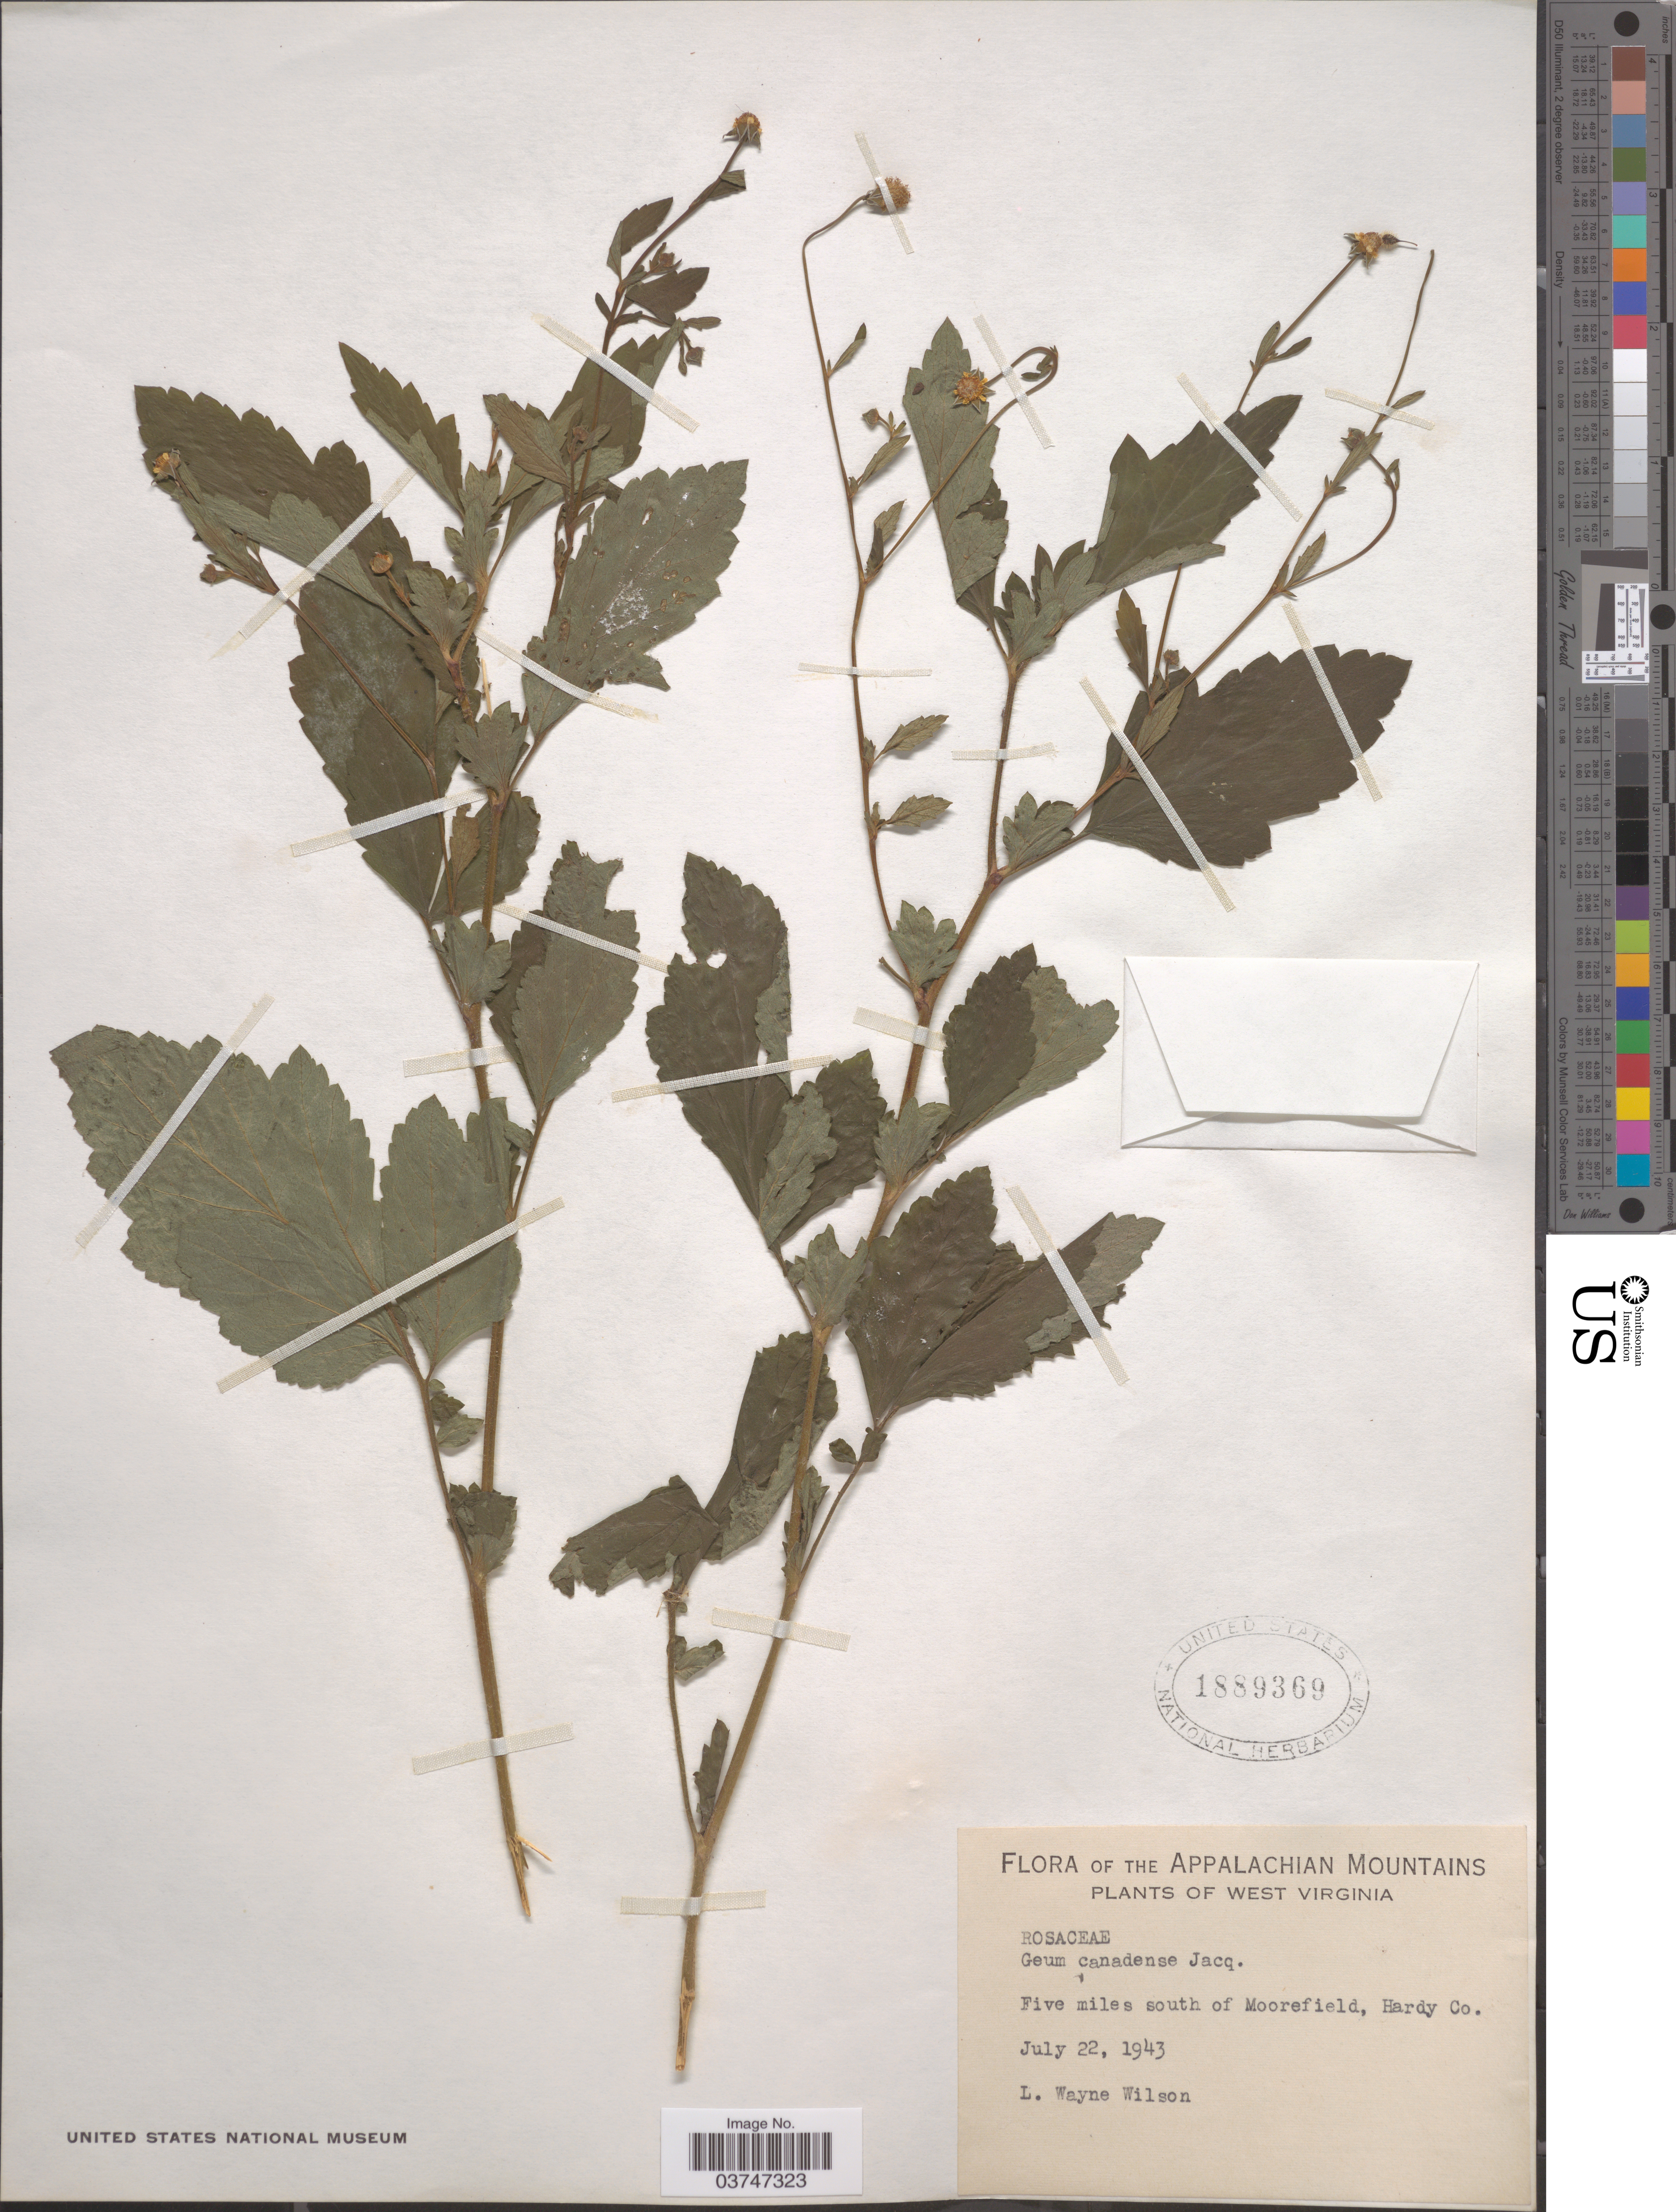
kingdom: Plantae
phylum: Tracheophyta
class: Magnoliopsida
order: Rosales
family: Rosaceae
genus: Geum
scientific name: Geum canadense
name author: Jacq.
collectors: L. W. Wilson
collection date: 1943-07-22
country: United States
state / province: West Virginia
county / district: Hardy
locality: Appalachian Mountains. Five miles south of Moorefield, Hardy Co.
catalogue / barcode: US 1889369